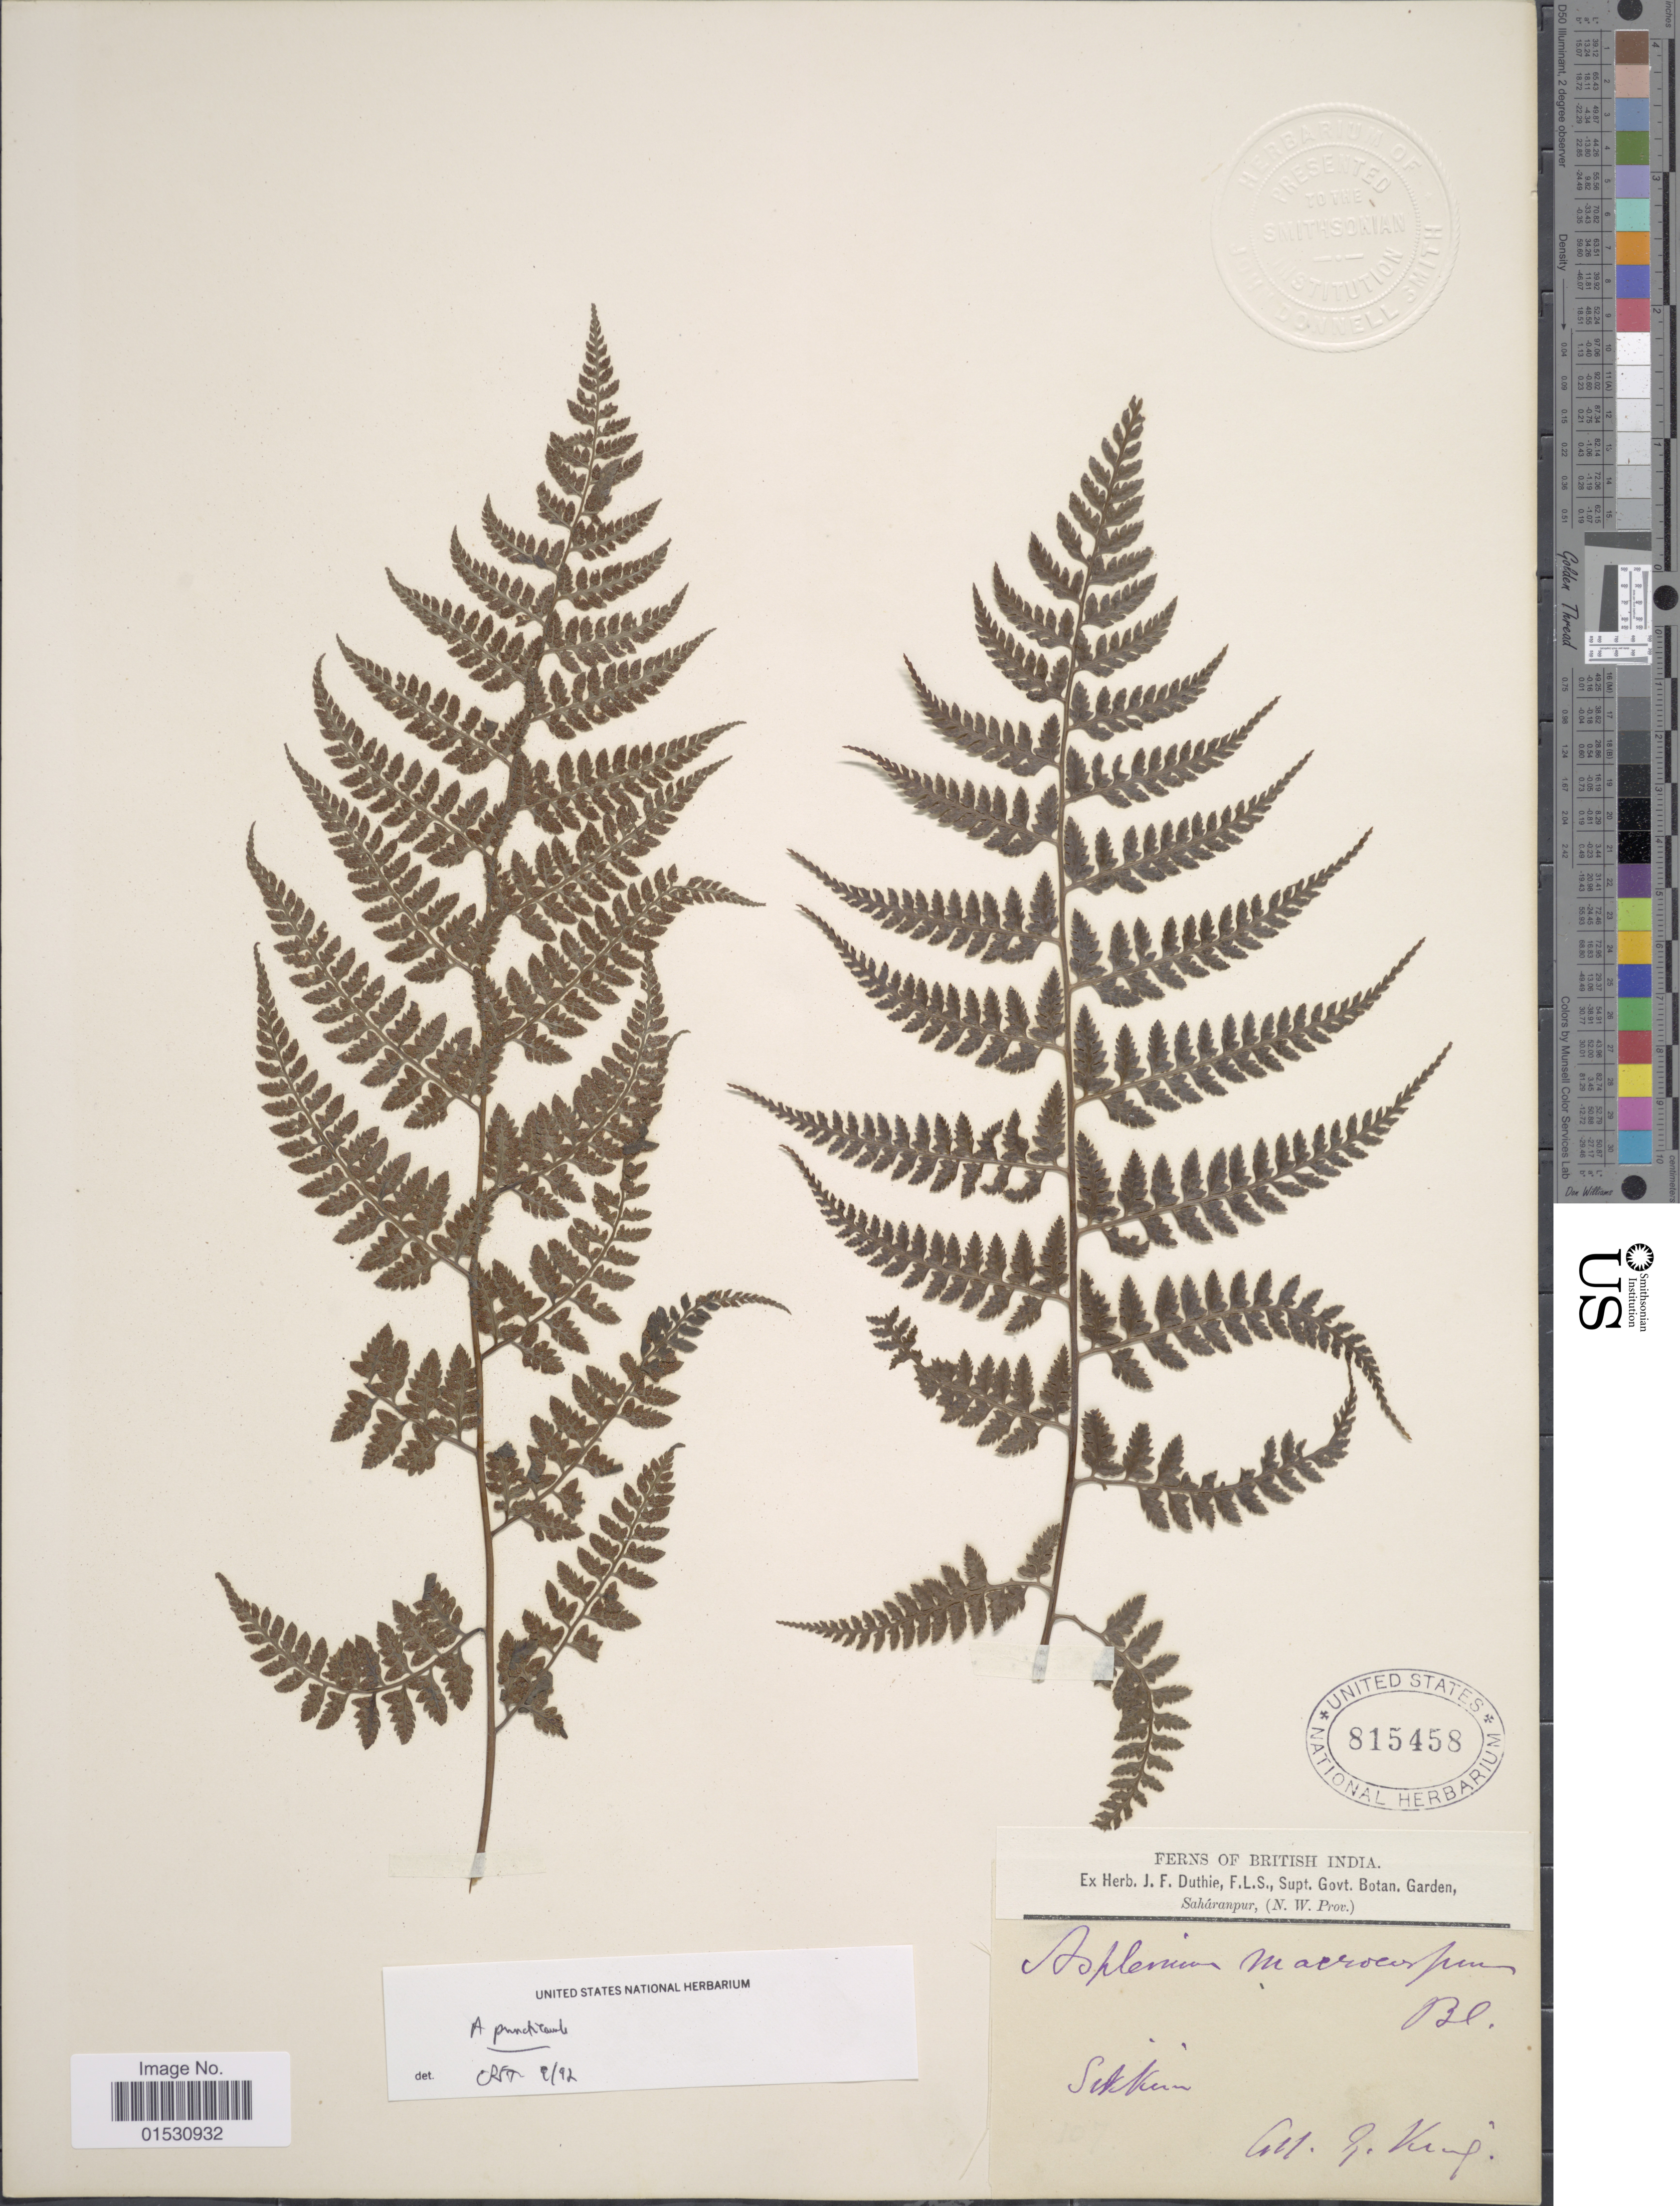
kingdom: Plantae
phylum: Tracheophyta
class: Polypodiopsida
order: Polypodiales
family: Athyriaceae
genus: Athyrium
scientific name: Athyrium nigripes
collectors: G. King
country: India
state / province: Sikkim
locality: British India.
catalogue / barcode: US 815458